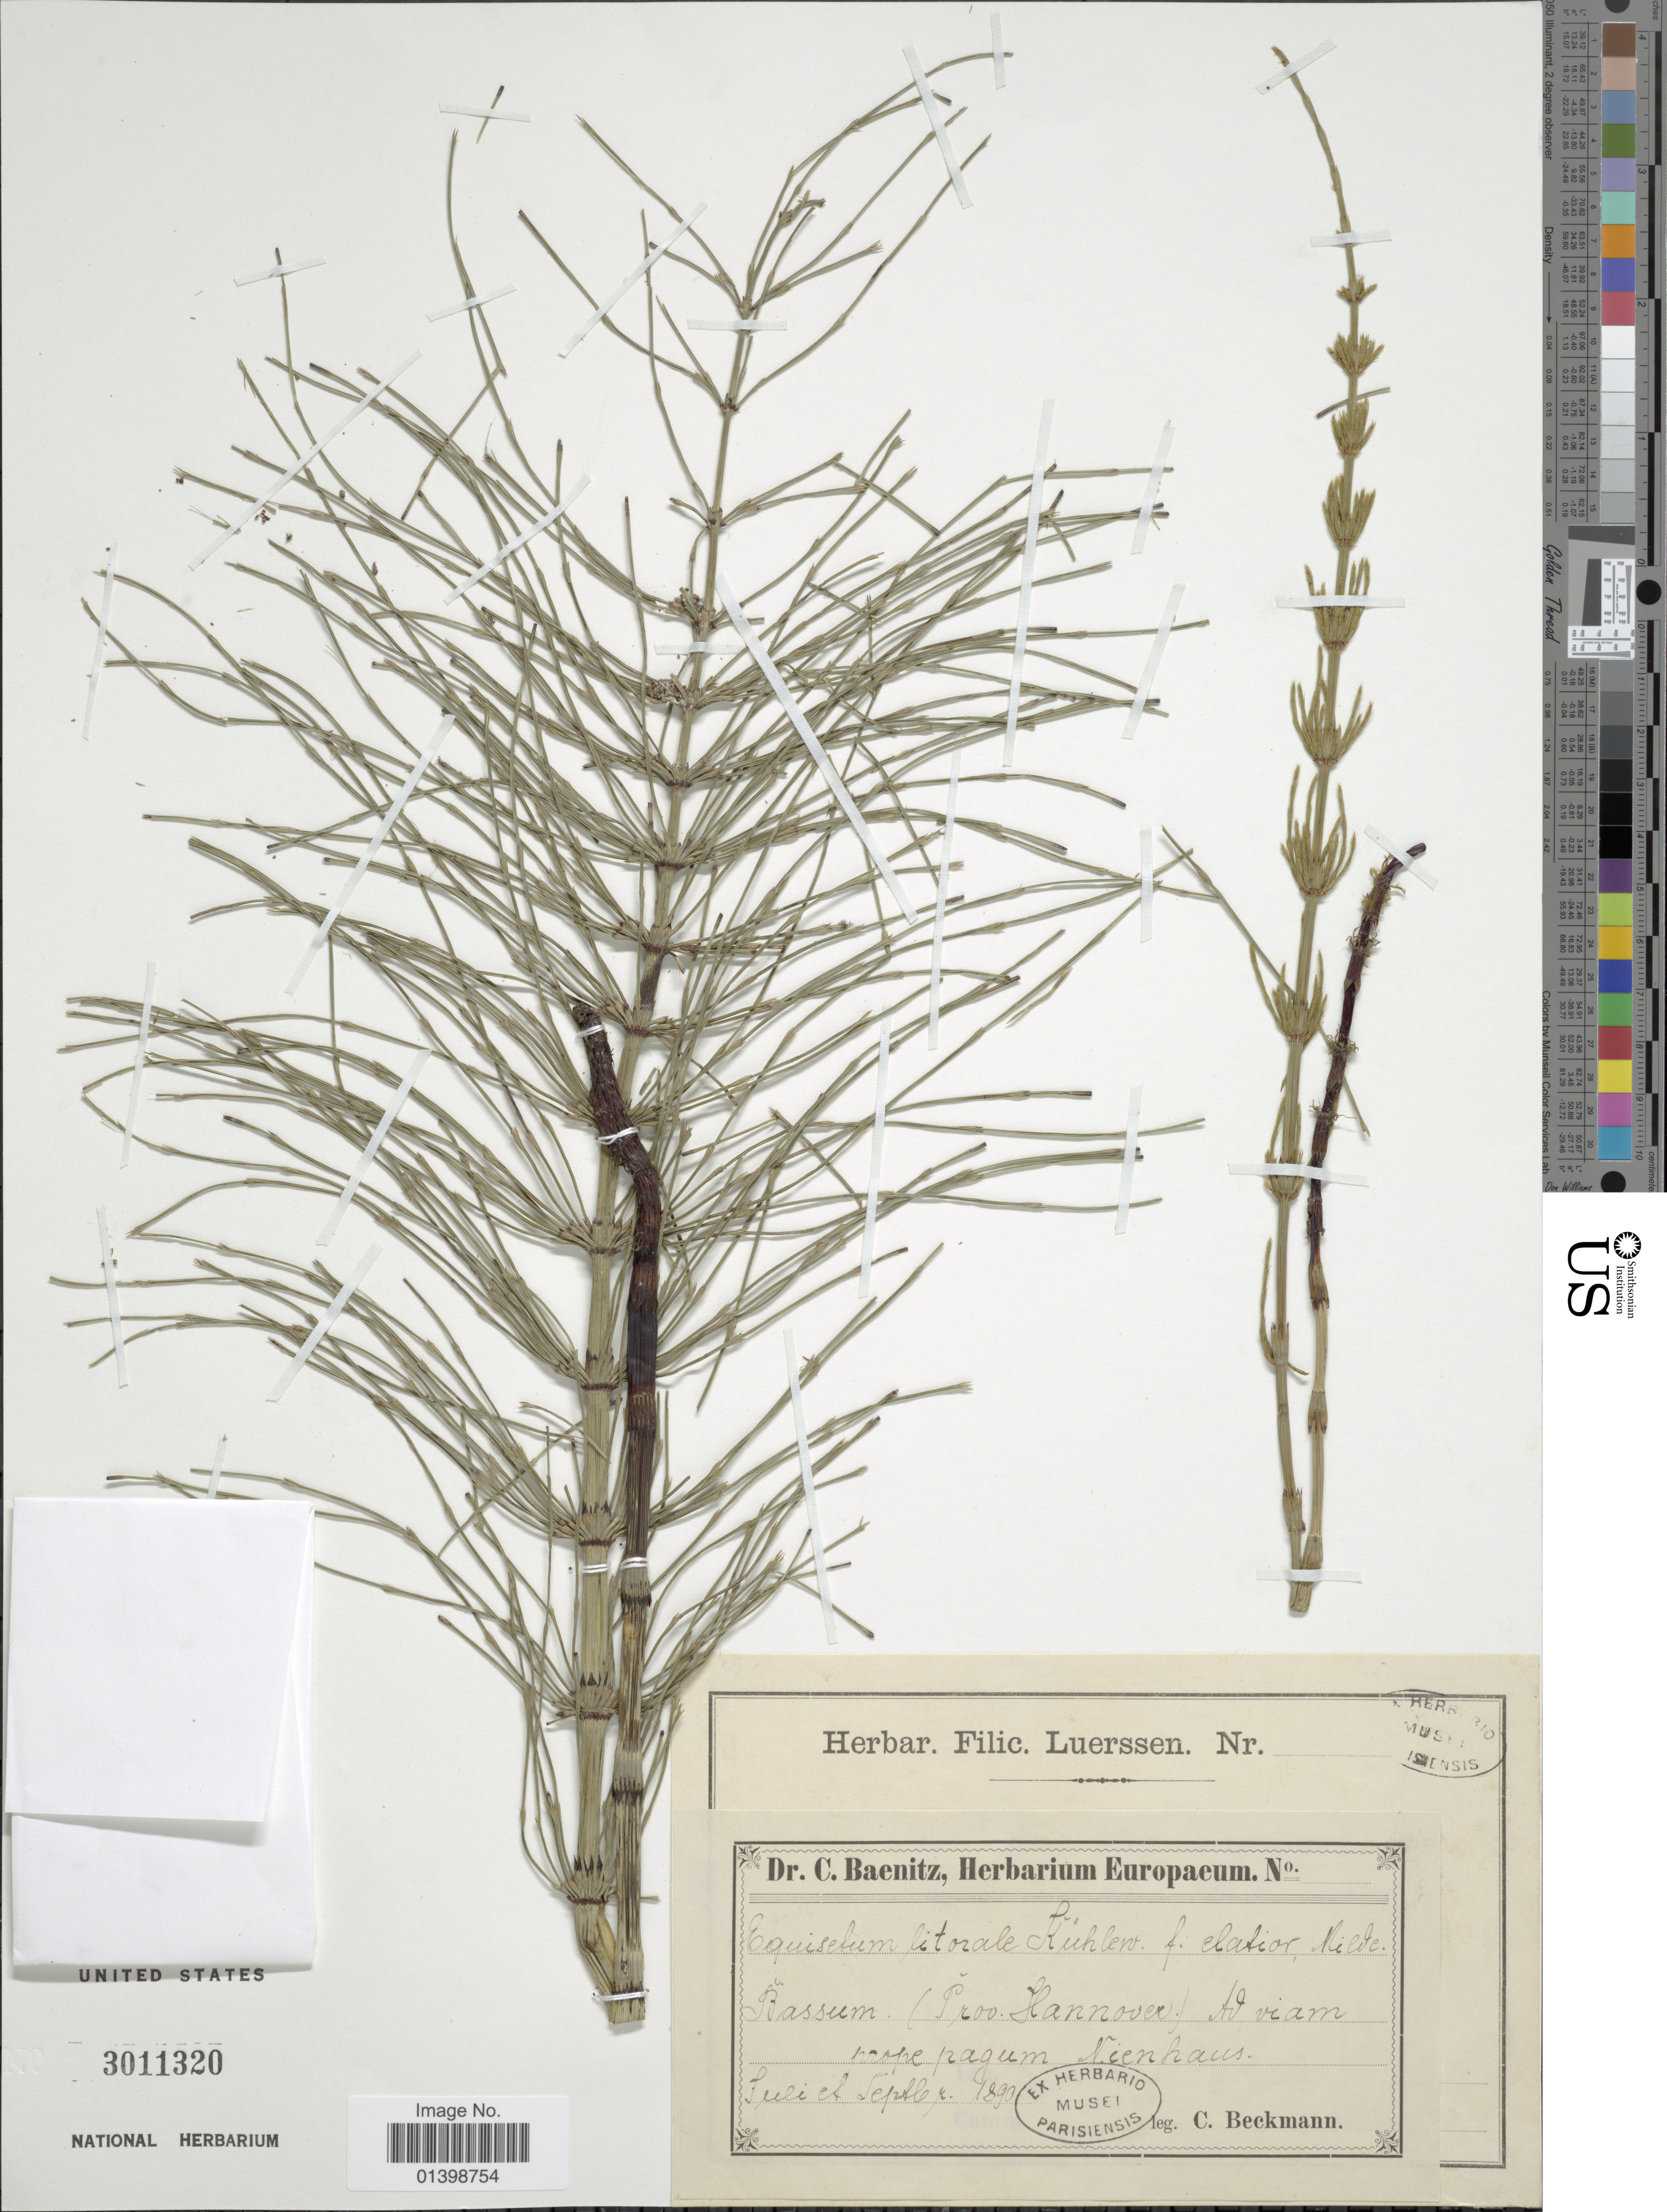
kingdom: Plantae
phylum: Tracheophyta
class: Polypodiopsida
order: Equisetales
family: Equisetaceae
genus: Equisetum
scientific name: Equisetum x litorale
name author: Kuhlw.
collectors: C. Beckmann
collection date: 1890-07/1890-09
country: Germany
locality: Bassum (Prov. Hannover) Ad viam prope pagum Nienhaus [interpreted]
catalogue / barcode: US 3011320